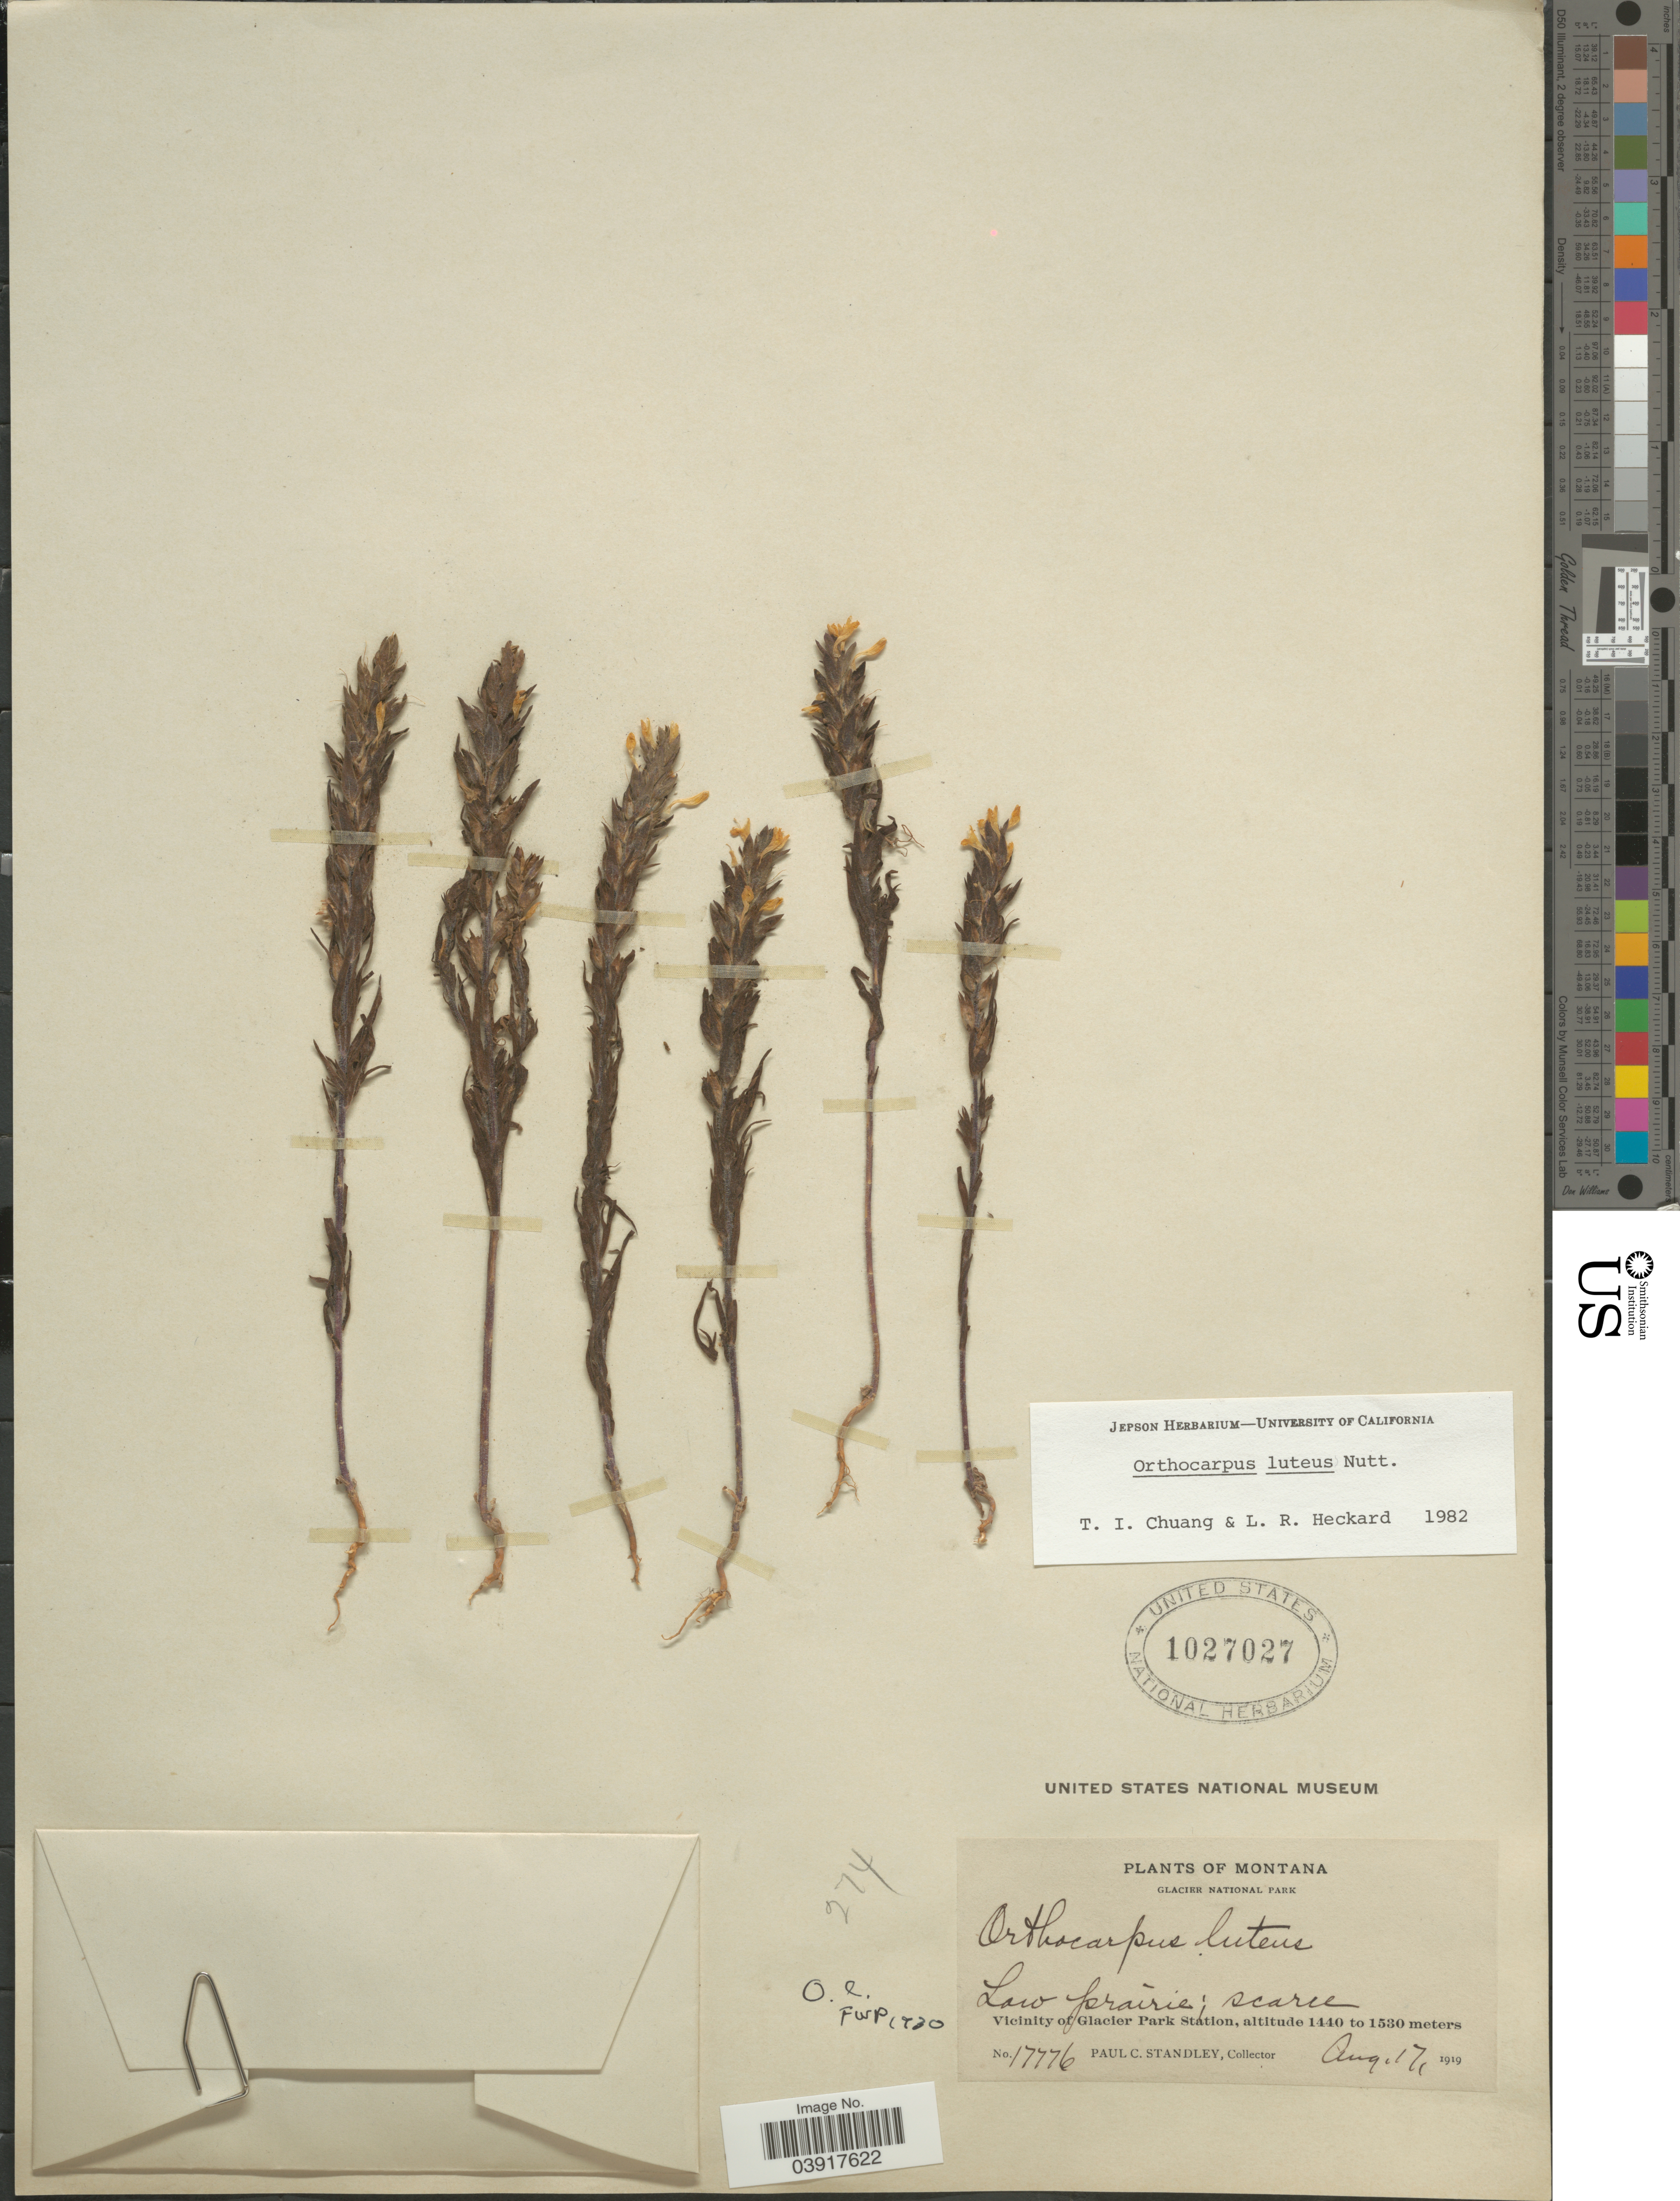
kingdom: Plantae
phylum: Tracheophyta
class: Magnoliopsida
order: Lamiales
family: Orobanchaceae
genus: Orthocarpus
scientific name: Orthocarpus luteus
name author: Nutt.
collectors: P. C. Standley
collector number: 17776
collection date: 1919-08-17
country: United States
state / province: Montana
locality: Glacier National Park. Vicinity of Glacier Park Station.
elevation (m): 1440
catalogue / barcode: US 1027027